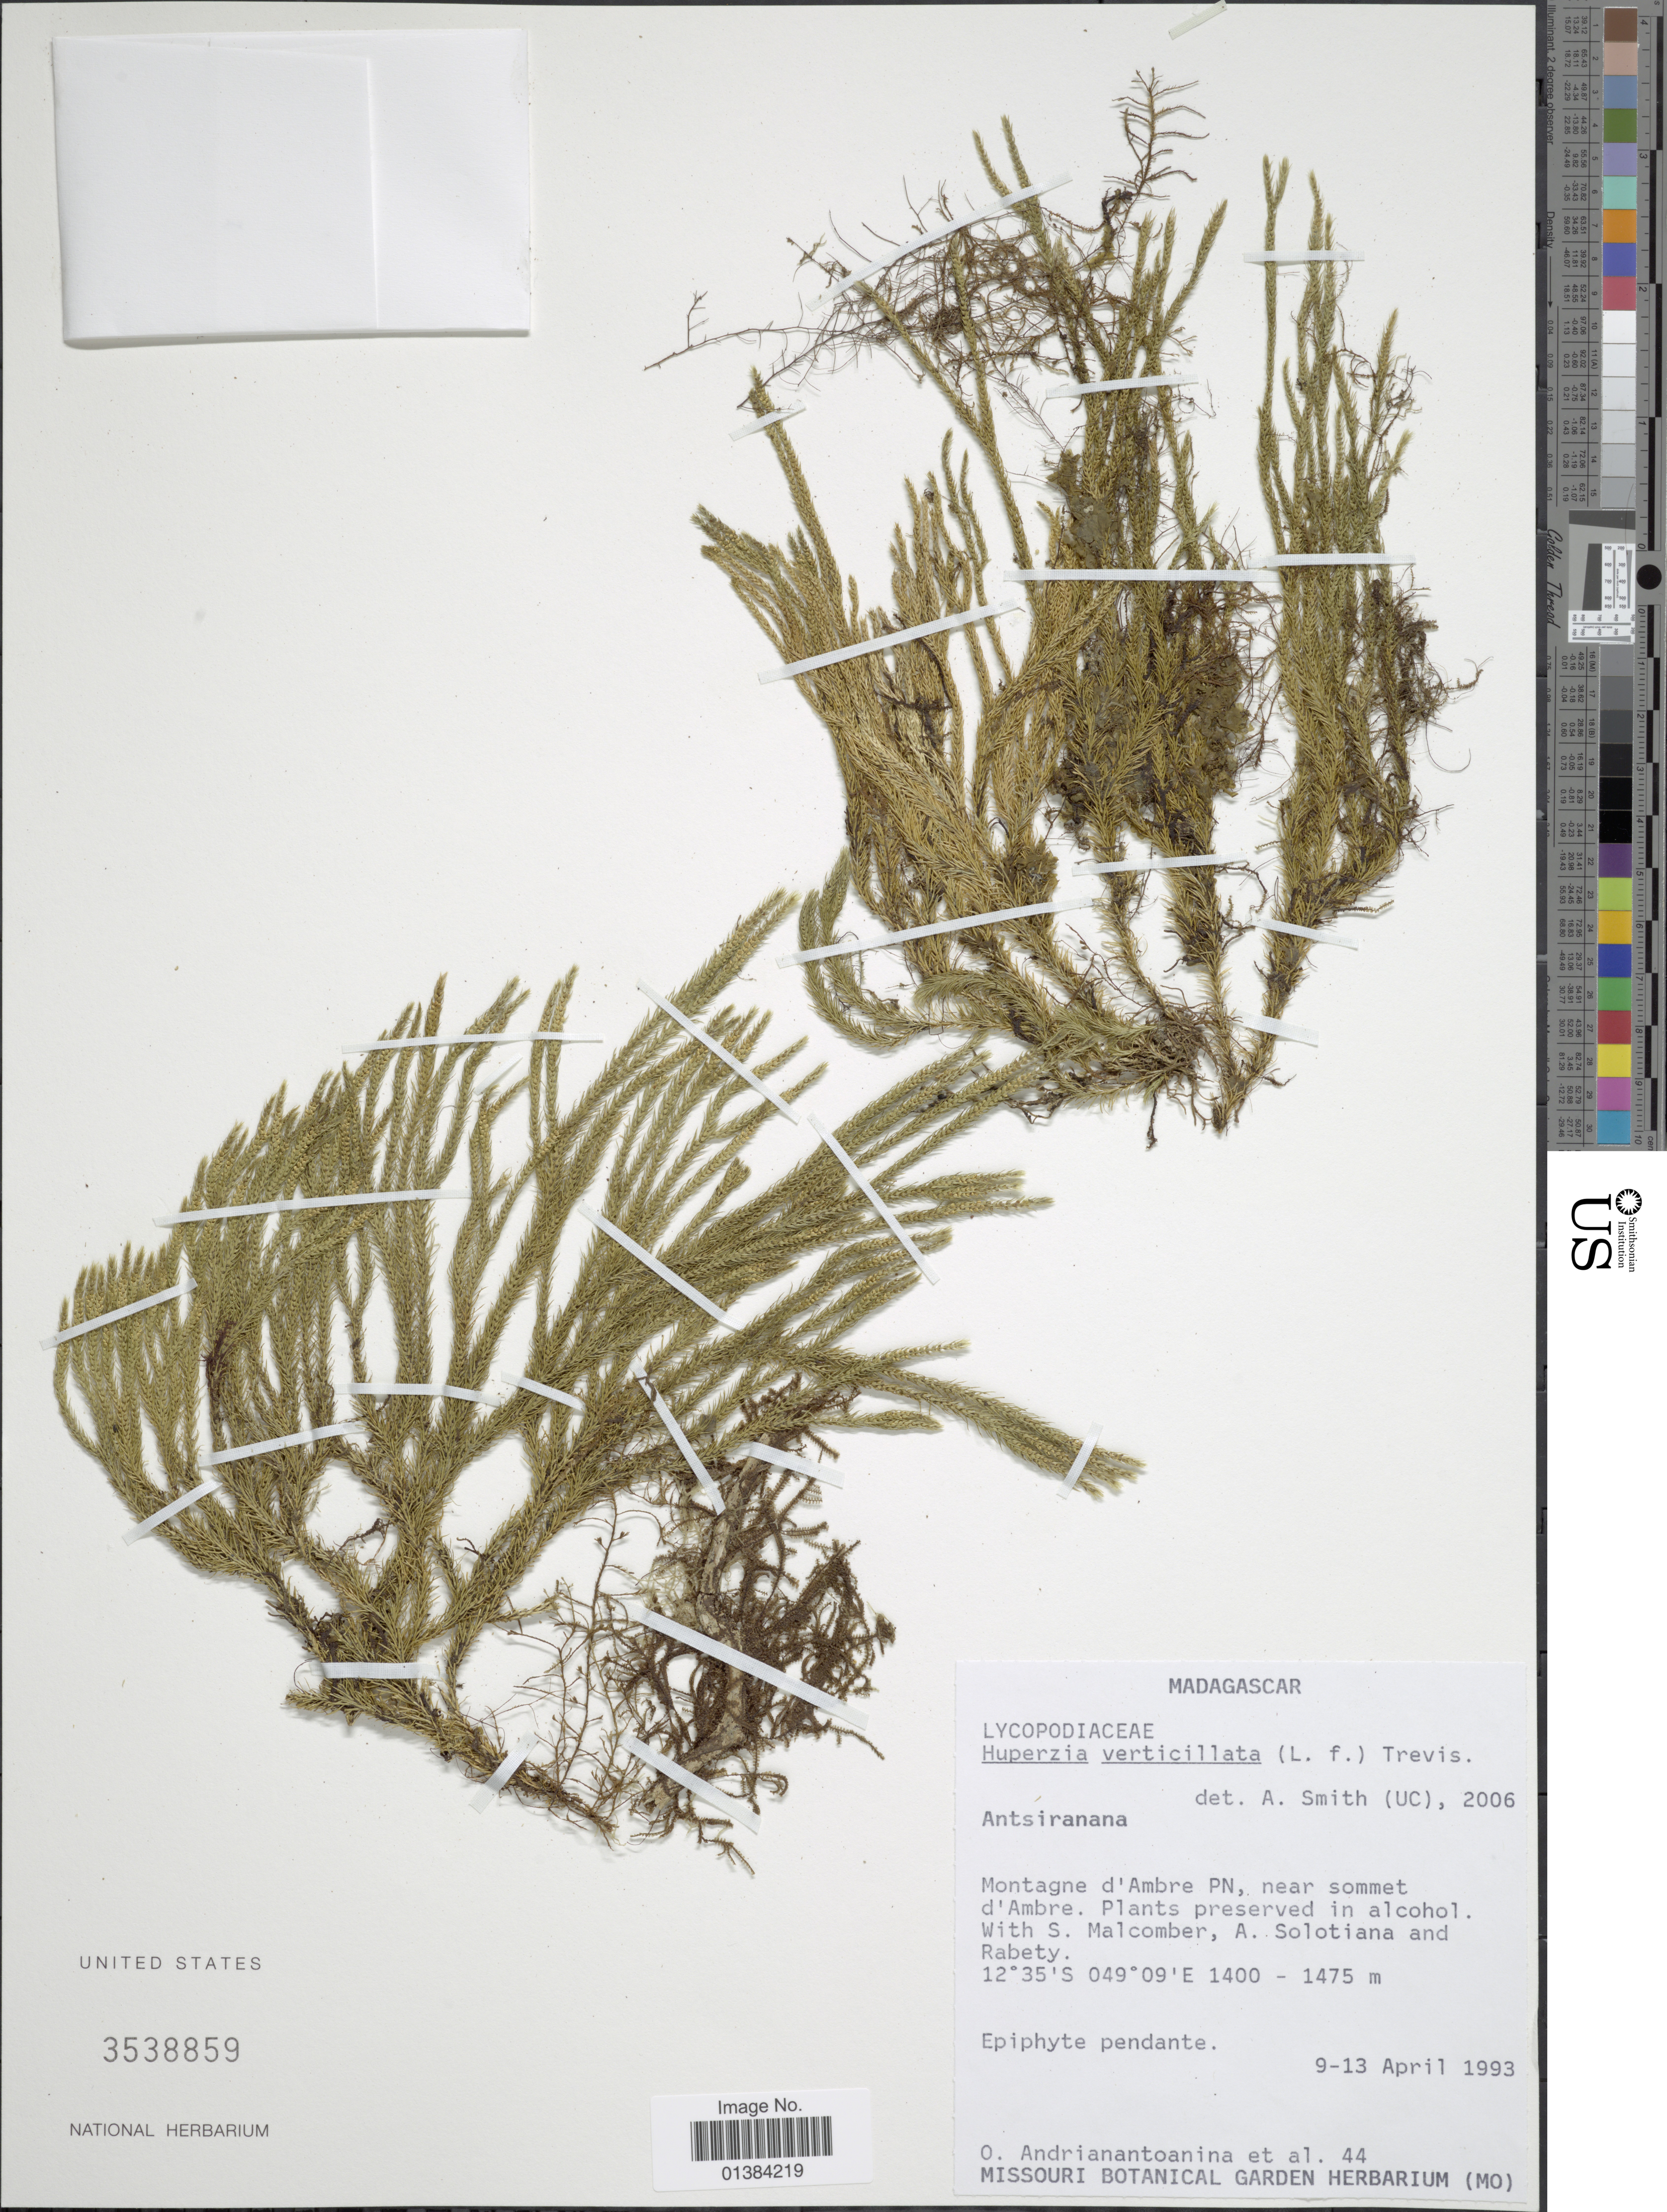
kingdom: Plantae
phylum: Tracheophyta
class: Lycopodiopsida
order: Lycopodiales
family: Lycopodiaceae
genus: Phlegmariurus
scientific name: Phlegmariurus verticillatus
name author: (L. f.) A. R. Field & Testo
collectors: O. Andrianantoanina & et al.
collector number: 44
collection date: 1993-04-09/1993-04-13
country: Madagascar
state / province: Diana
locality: Montagne d'Ambre PN, near sommet d'Ambre.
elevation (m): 1400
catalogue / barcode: US 3538859